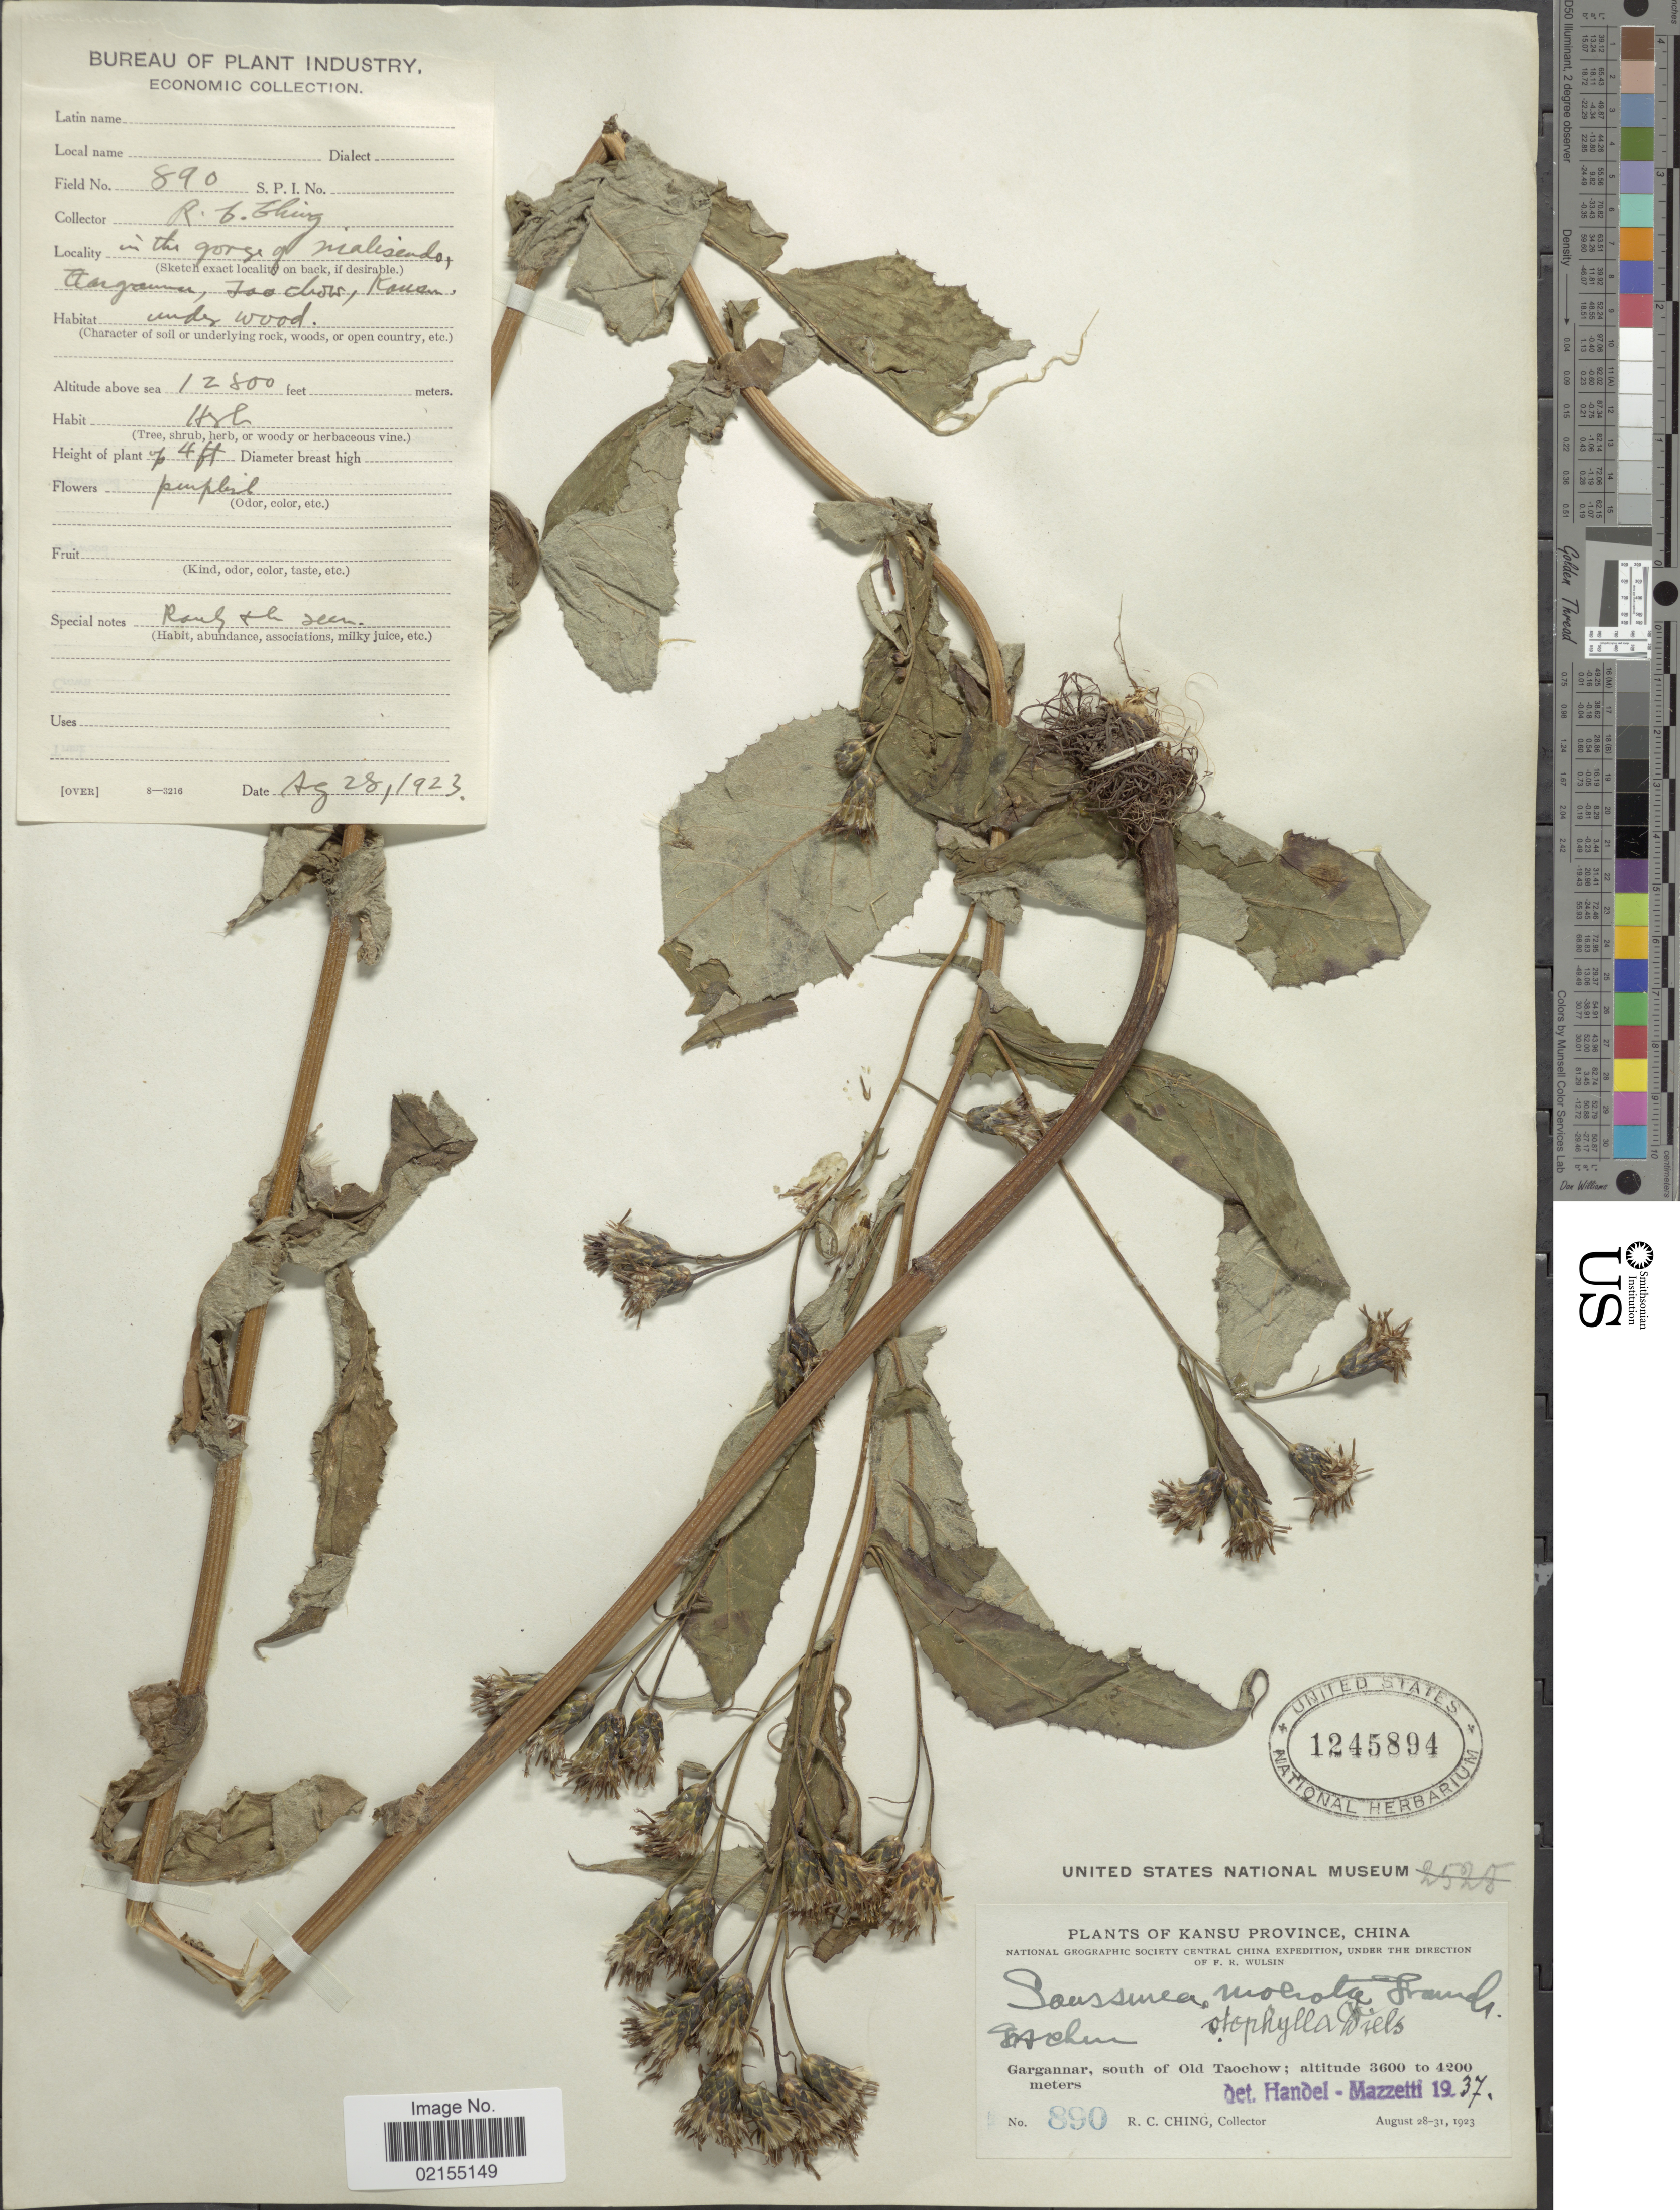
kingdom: Plantae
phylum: Tracheophyta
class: Magnoliopsida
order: Asterales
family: Asteraceae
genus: Saussurea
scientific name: Saussurea macrota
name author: Franch.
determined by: Chen, Yousheng S.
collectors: R. C. Ching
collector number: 890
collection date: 1923-08-28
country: China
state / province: Gansu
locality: Kansu Province, China, Gargannar, south of Old Taochow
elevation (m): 390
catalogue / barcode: US 1245894